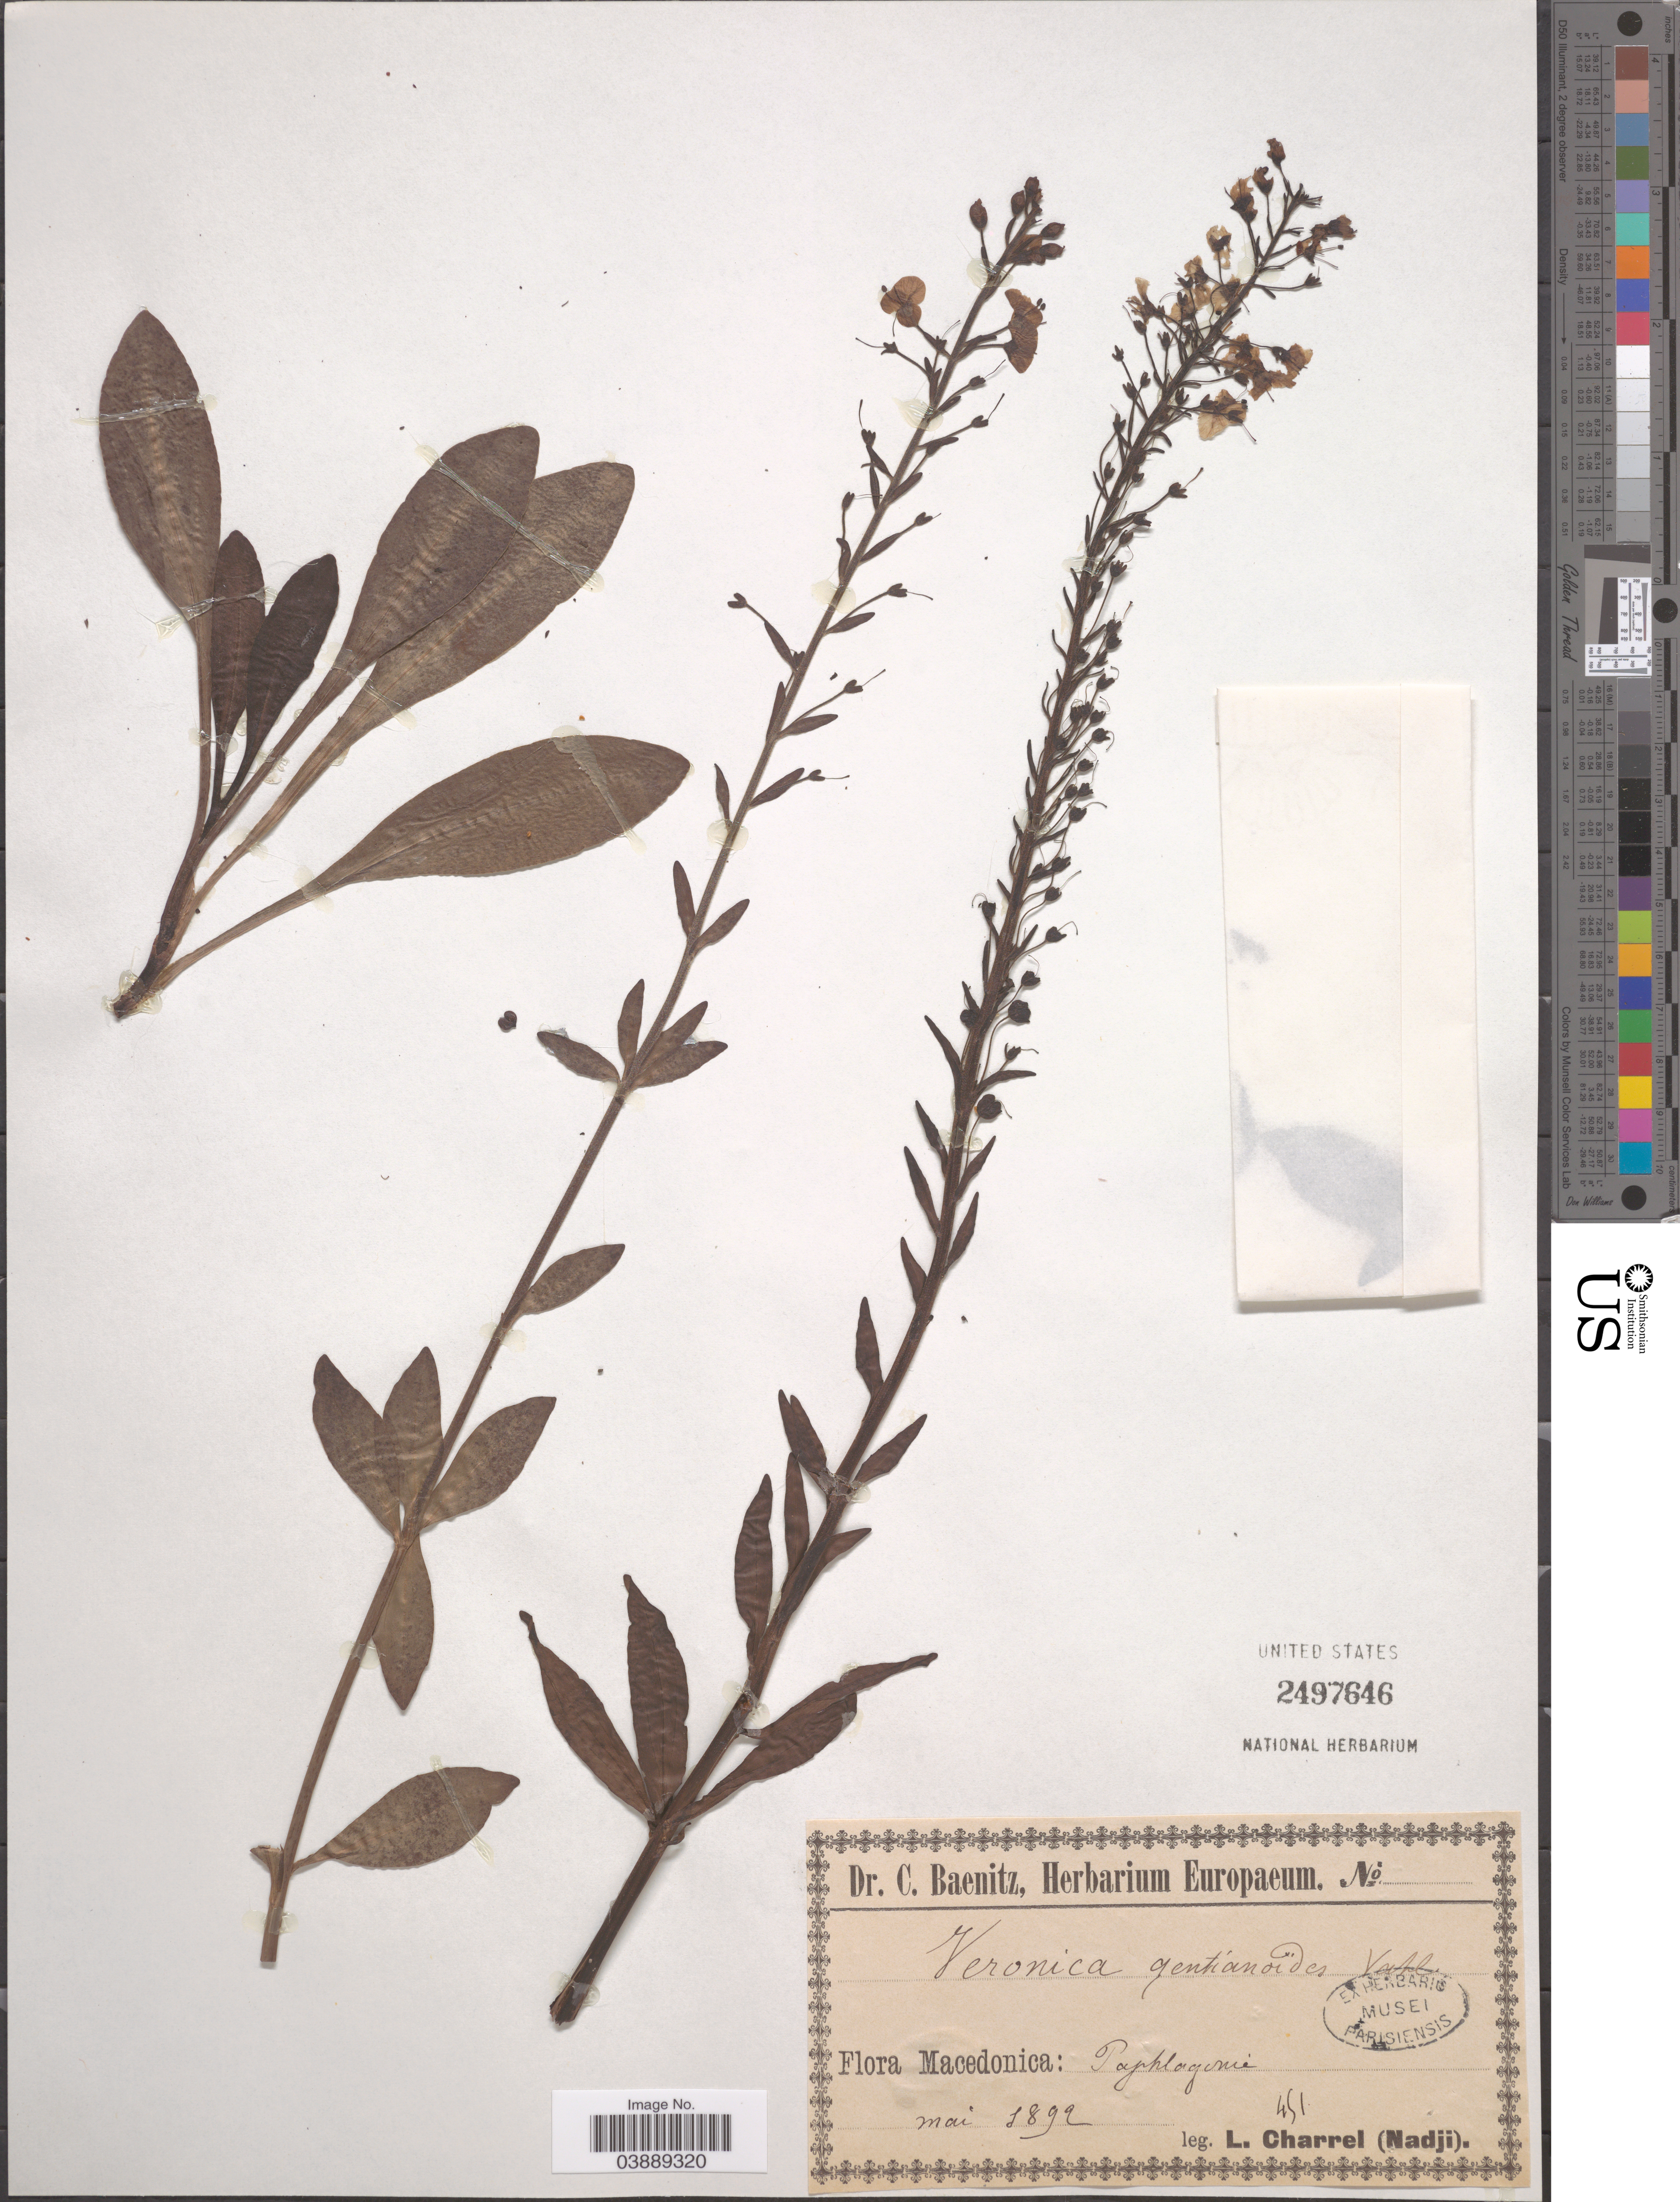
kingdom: Plantae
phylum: Tracheophyta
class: Magnoliopsida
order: Lamiales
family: Plantaginaceae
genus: Veronica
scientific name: Veronica gentianoides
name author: Vahl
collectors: L. Charrel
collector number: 451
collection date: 1892-05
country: Turkey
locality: Macedonica: Paphlagonie.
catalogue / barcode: US 2497646